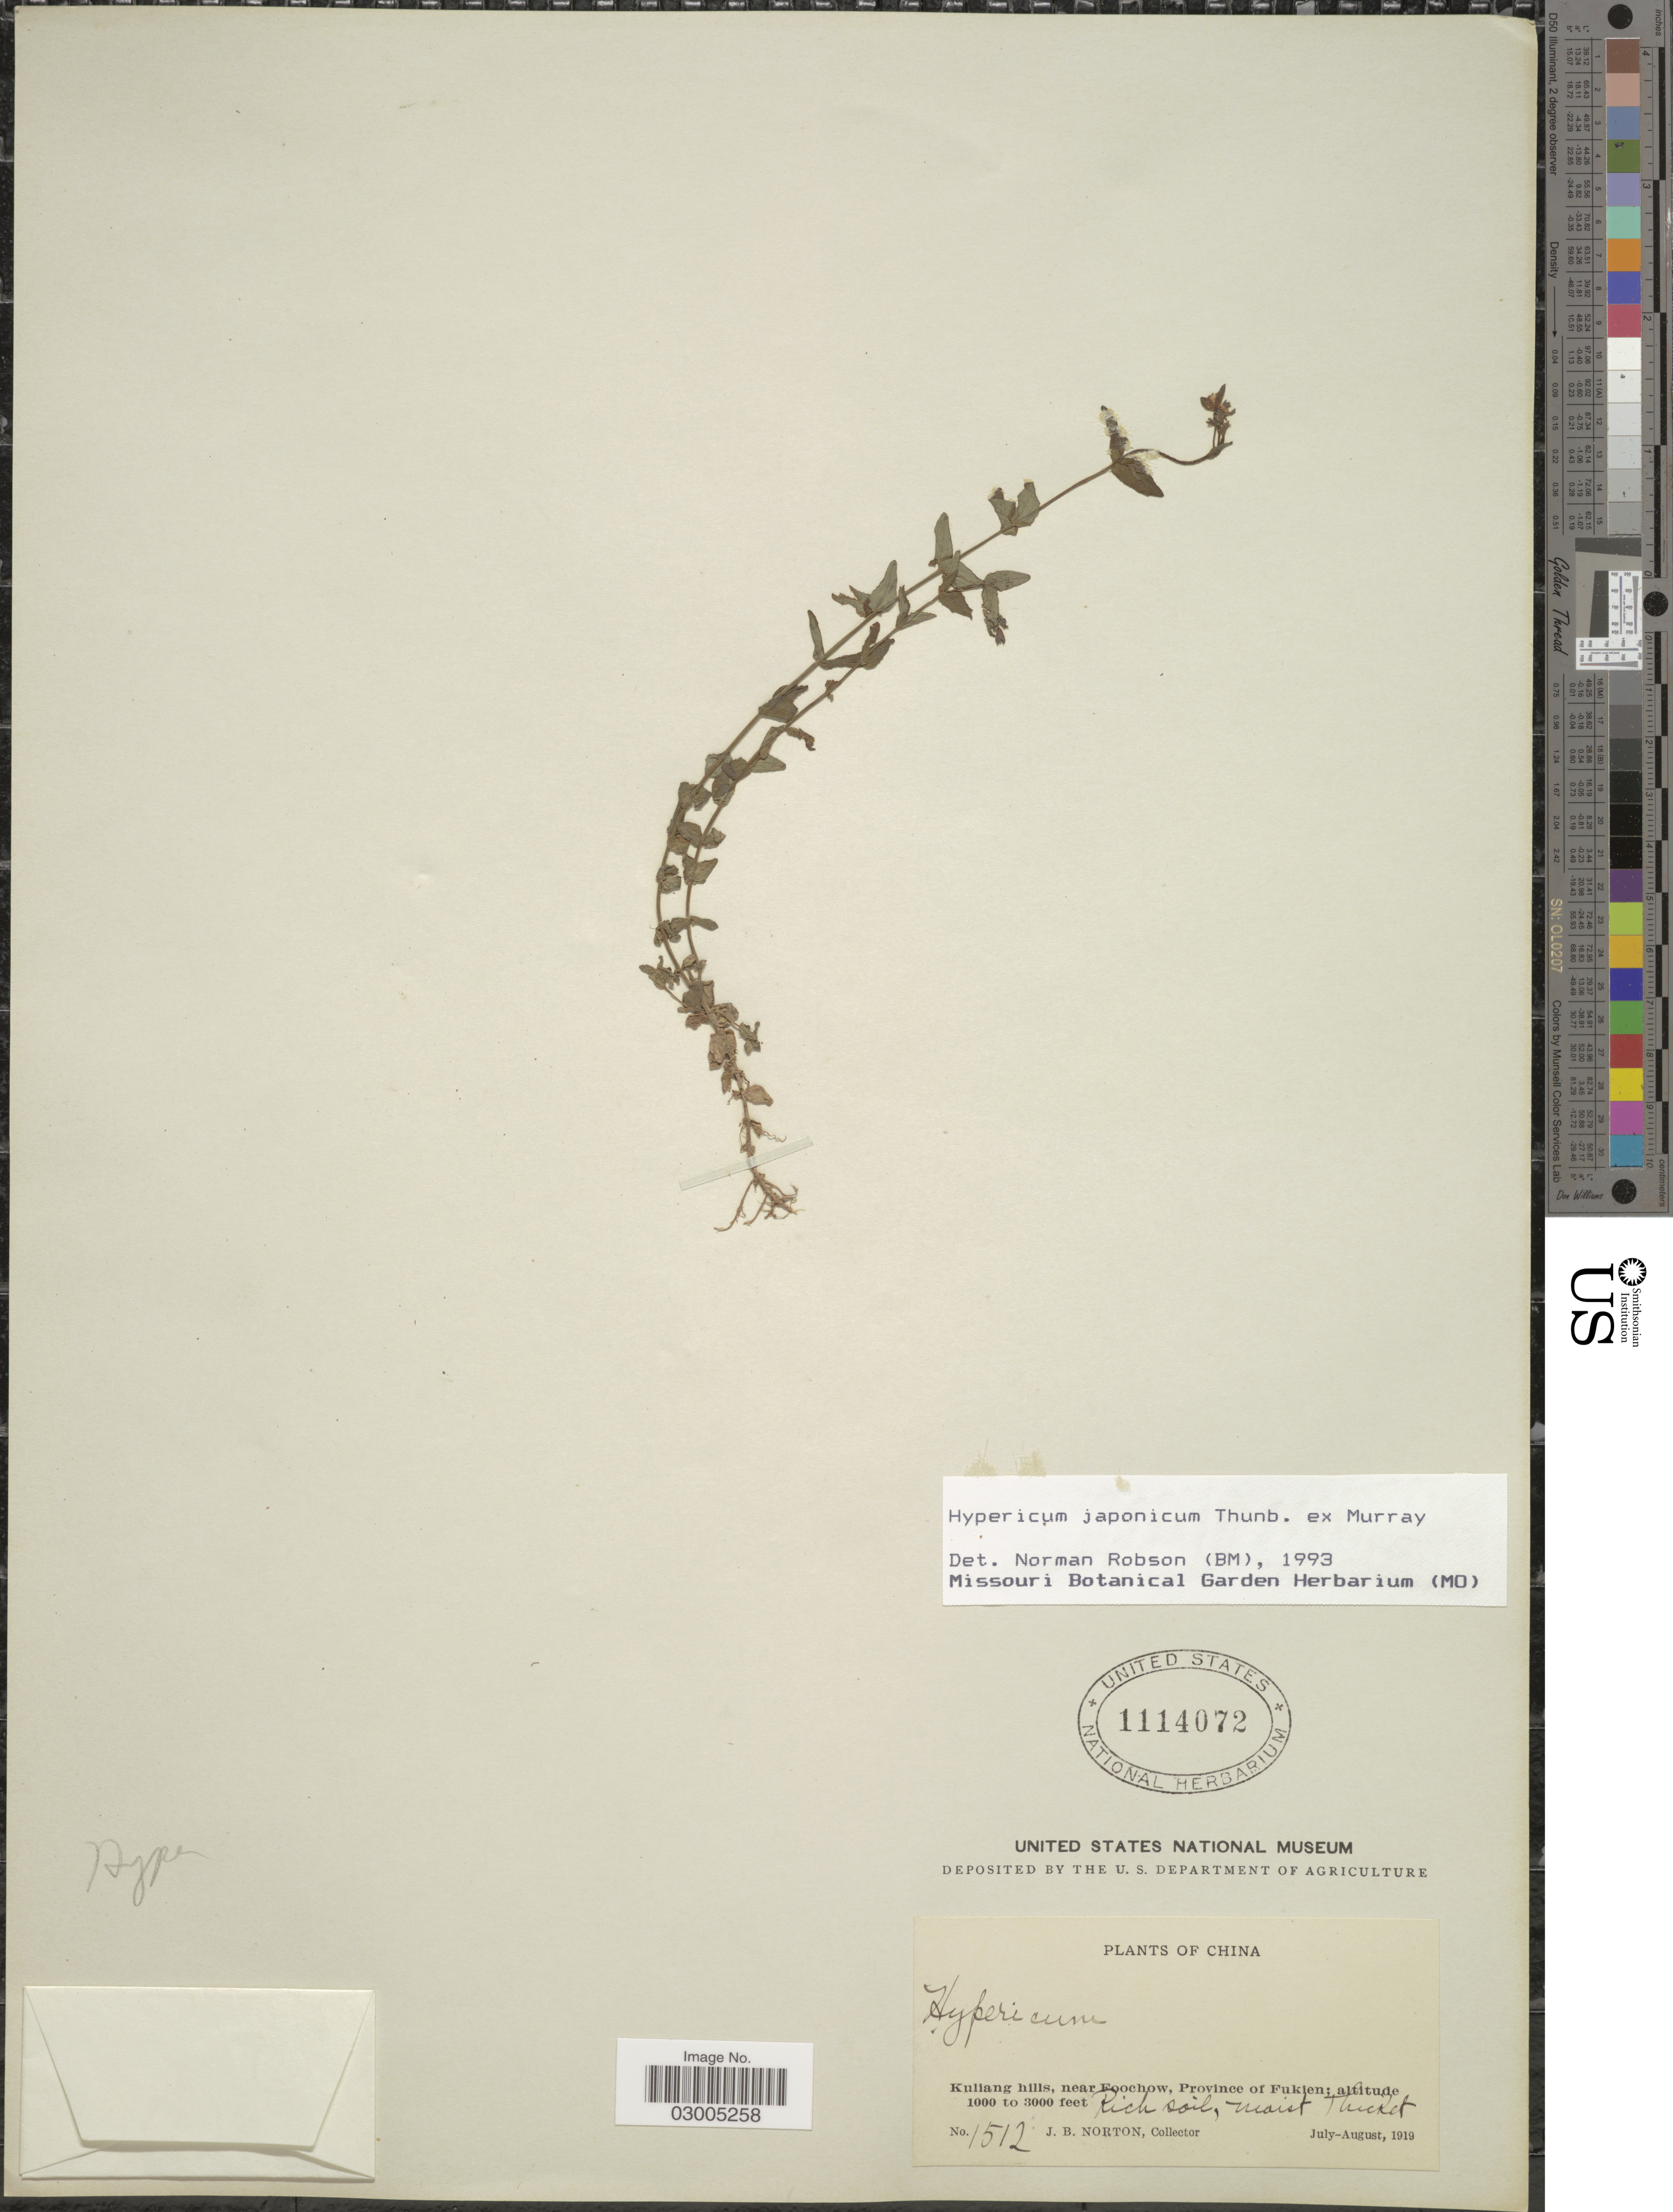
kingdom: Plantae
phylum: Tracheophyta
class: Magnoliopsida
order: Malpighiales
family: Hypericaceae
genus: Hypericum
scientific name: Hypericum japonicum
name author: Thunb.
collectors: J. B. Norton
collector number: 1512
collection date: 1919-07/1919-08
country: China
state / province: Fujian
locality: Kuliang hills near Foochow, Province of Fukien.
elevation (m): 305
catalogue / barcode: US 1114072